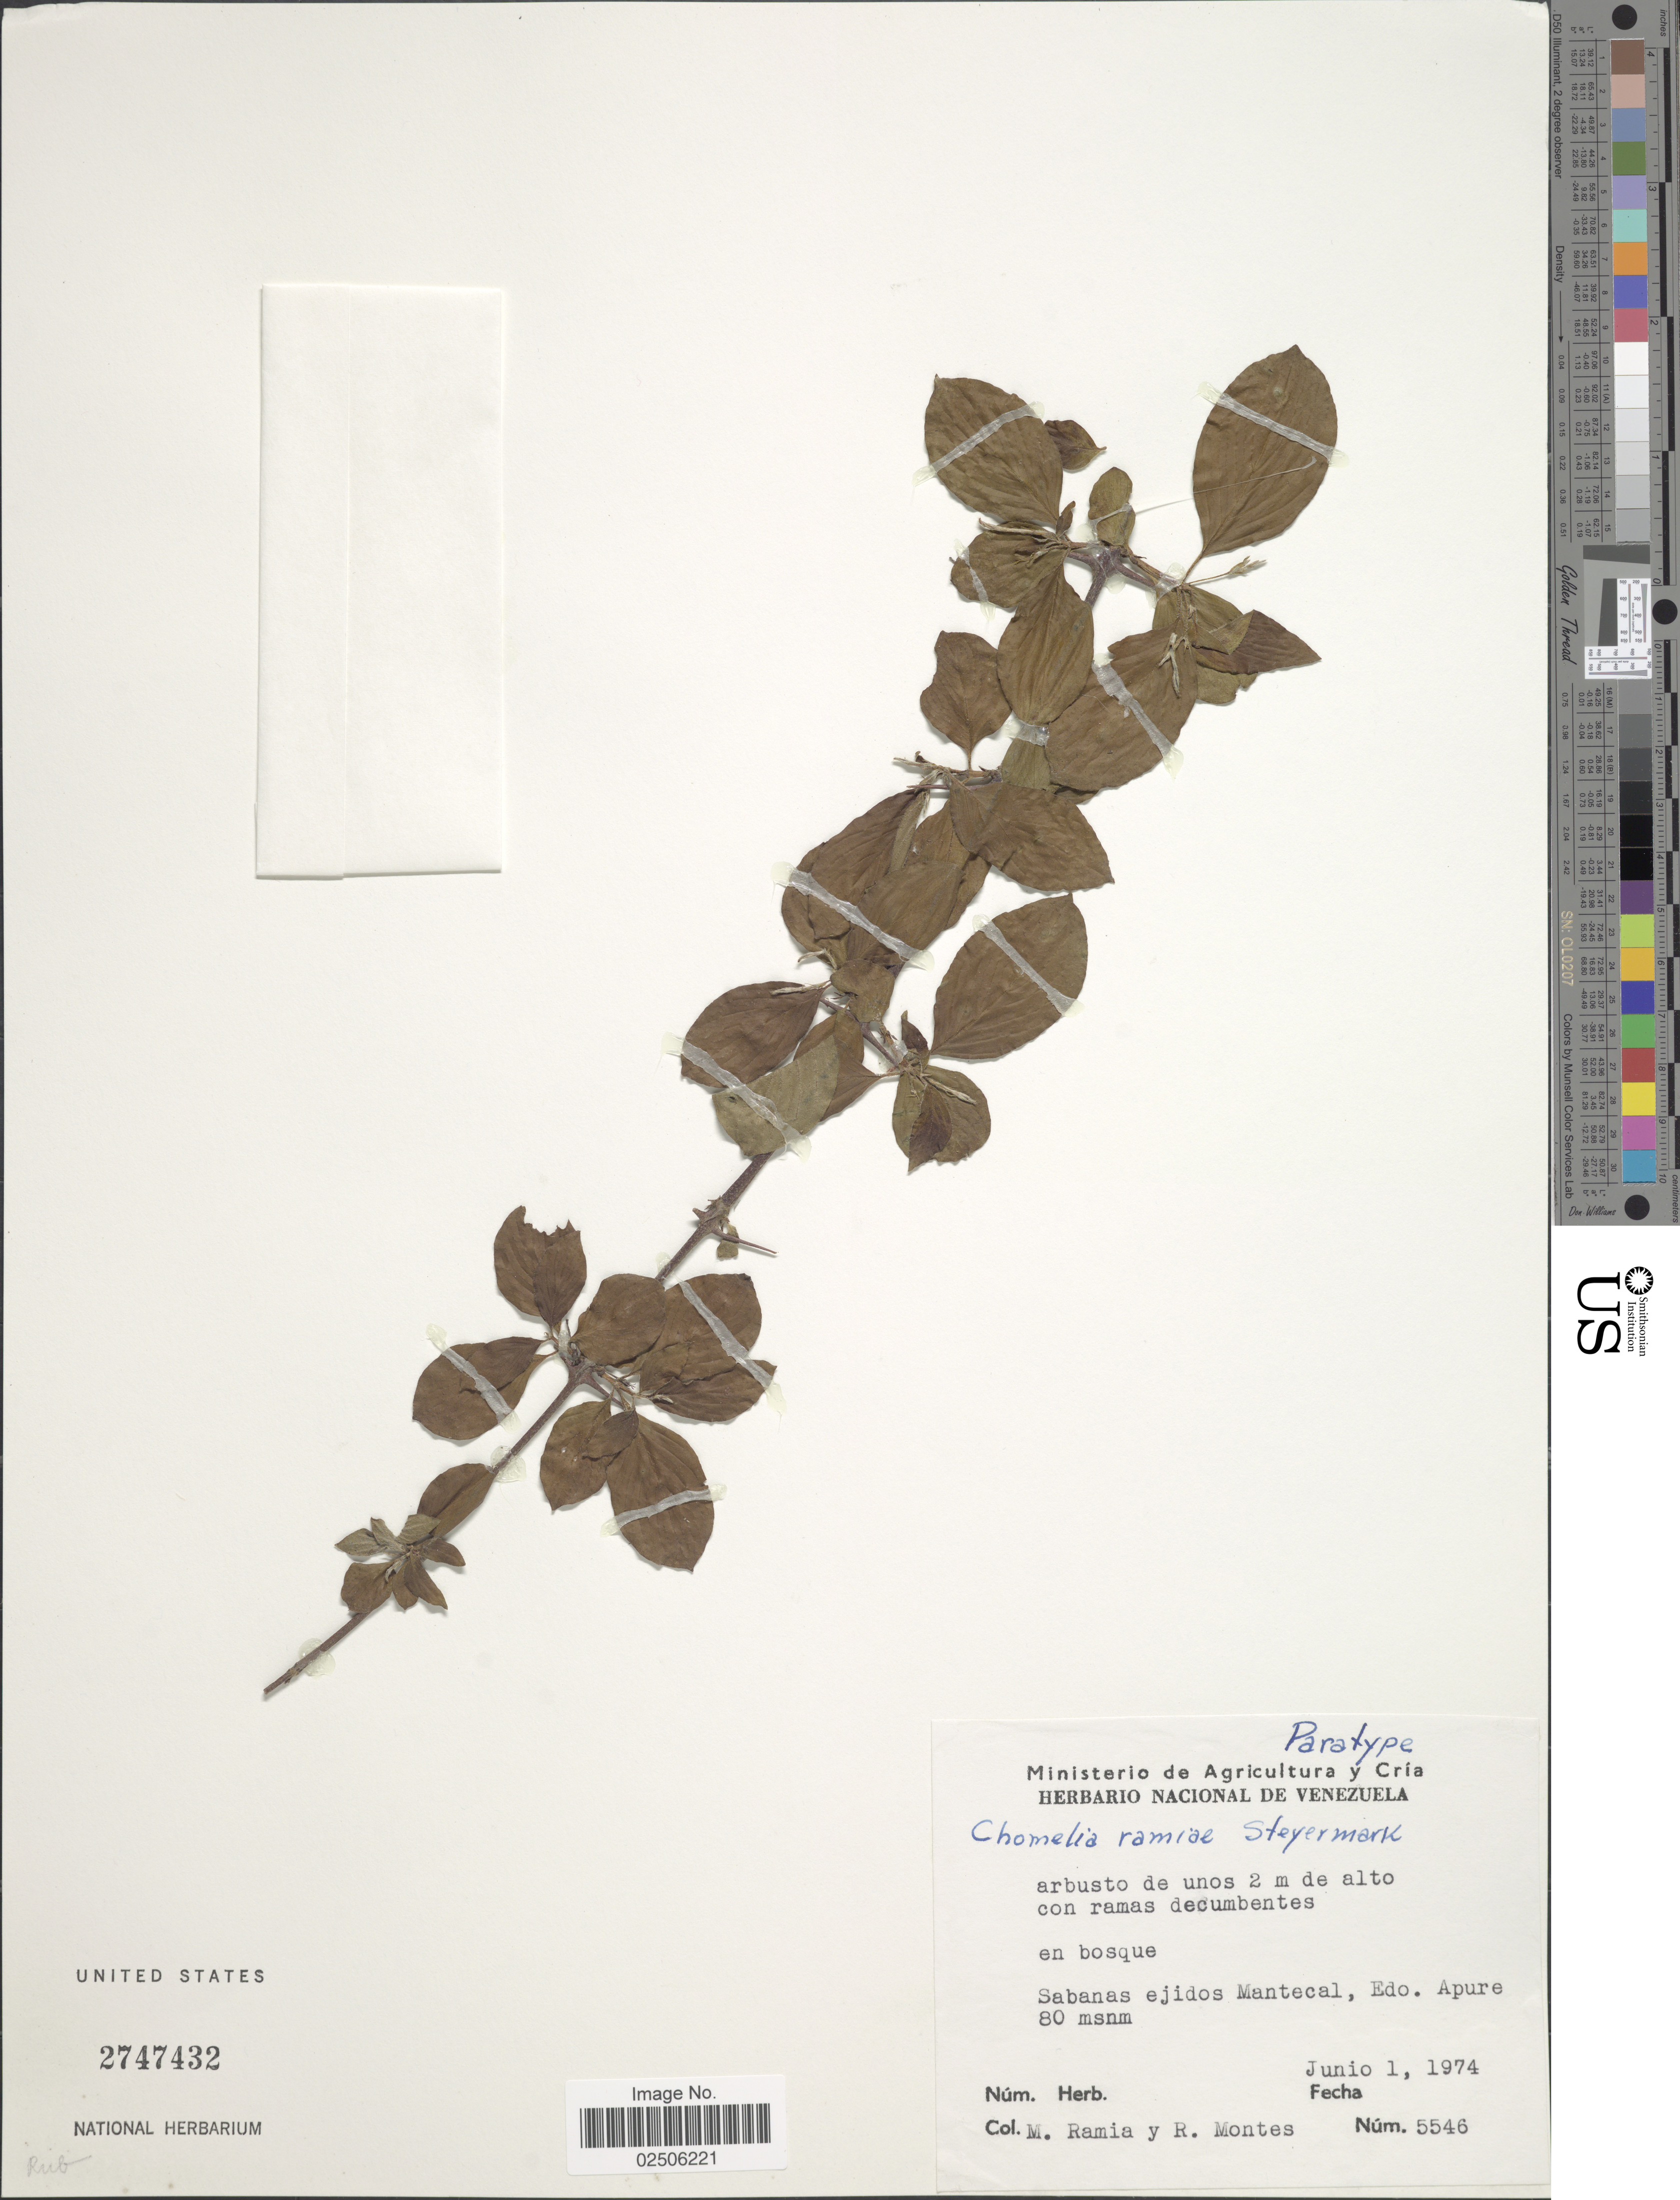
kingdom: Plantae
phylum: Tracheophyta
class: Magnoliopsida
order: Gentianales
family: Rubiaceae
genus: Chomelia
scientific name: Chomelia ramiae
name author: Steyerm.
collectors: M. Ramia & R. Montes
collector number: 5546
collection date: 1974-06-01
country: Venezuela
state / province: Apure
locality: Sabanas ejidos Mantecal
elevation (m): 80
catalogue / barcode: US 2747432